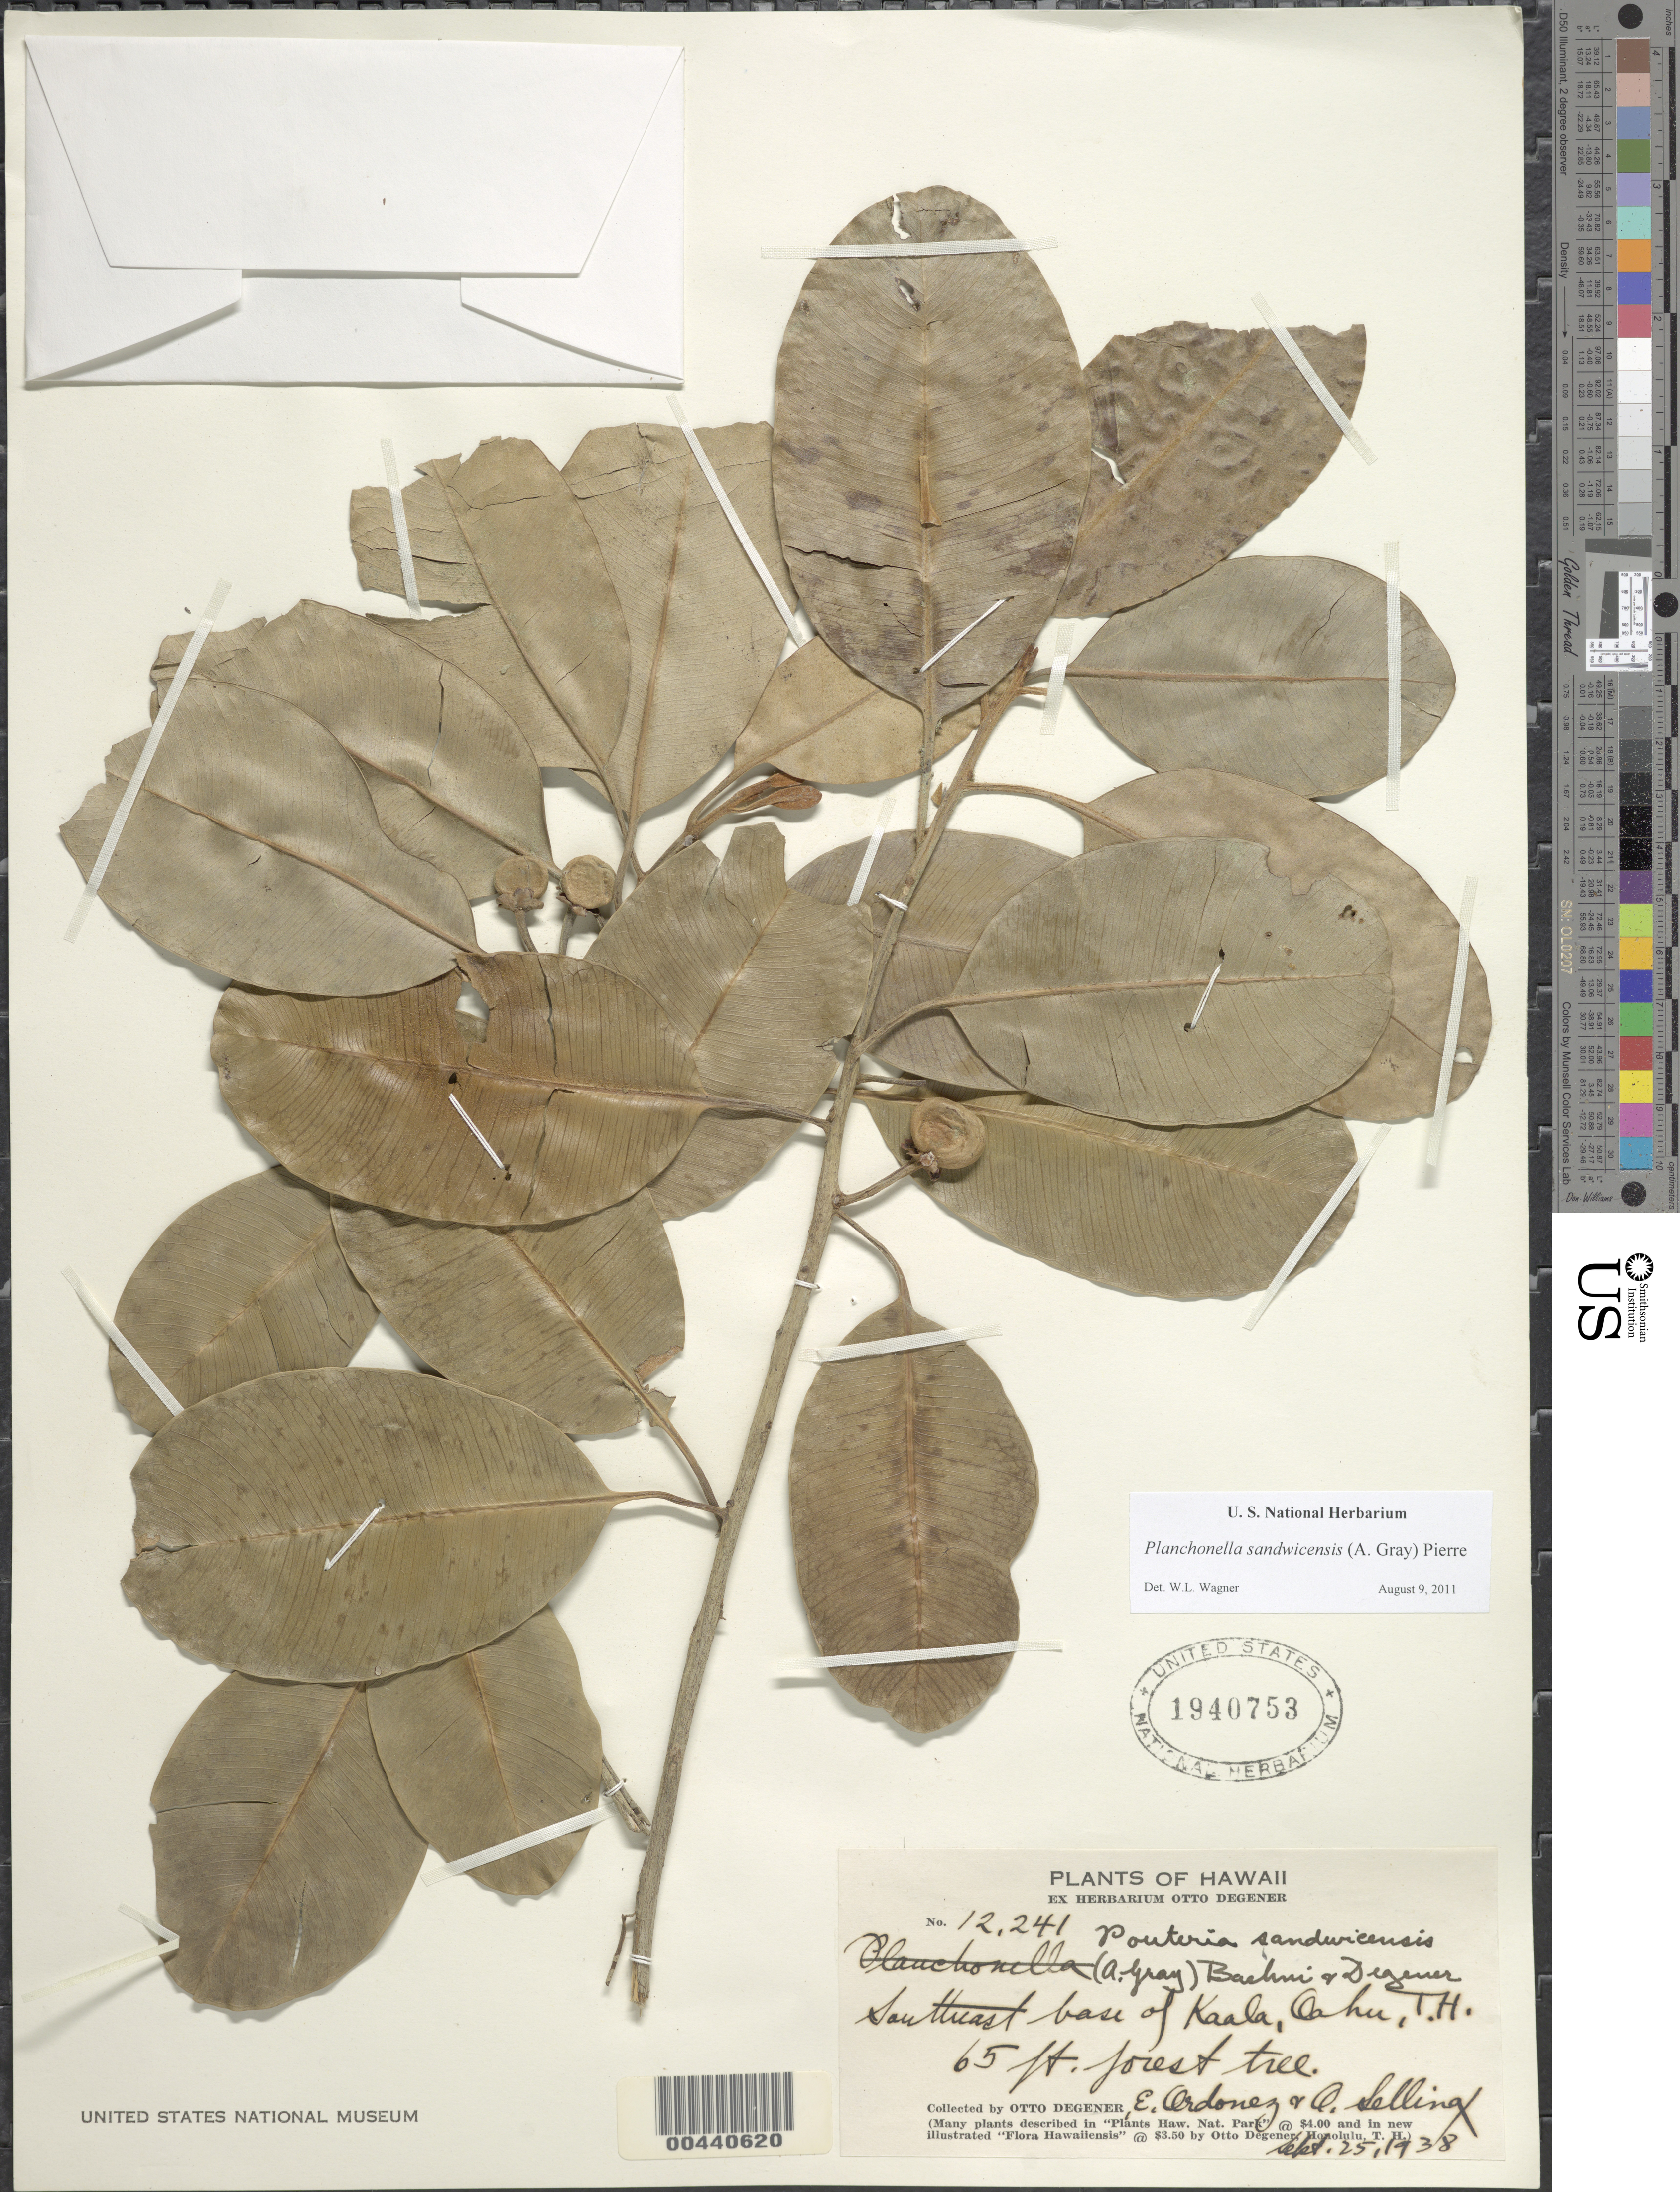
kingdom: Plantae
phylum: Tracheophyta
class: Magnoliopsida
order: Ericales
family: Sapotaceae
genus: Planchonella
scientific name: Planchonella sandwicensis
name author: (A. Gray) Pierre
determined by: Wagner, W. L., (BOT), Smithsonian Institution - National Museum of Natural History (UNITED STATES)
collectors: O. Degener, E. Ordonez & O. Selling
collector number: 12241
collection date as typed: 25 Sep 1938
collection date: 1938-09-25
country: United States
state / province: Hawaii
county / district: Honolulu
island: Oahu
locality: Southeast base of Kaala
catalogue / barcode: US 1940753